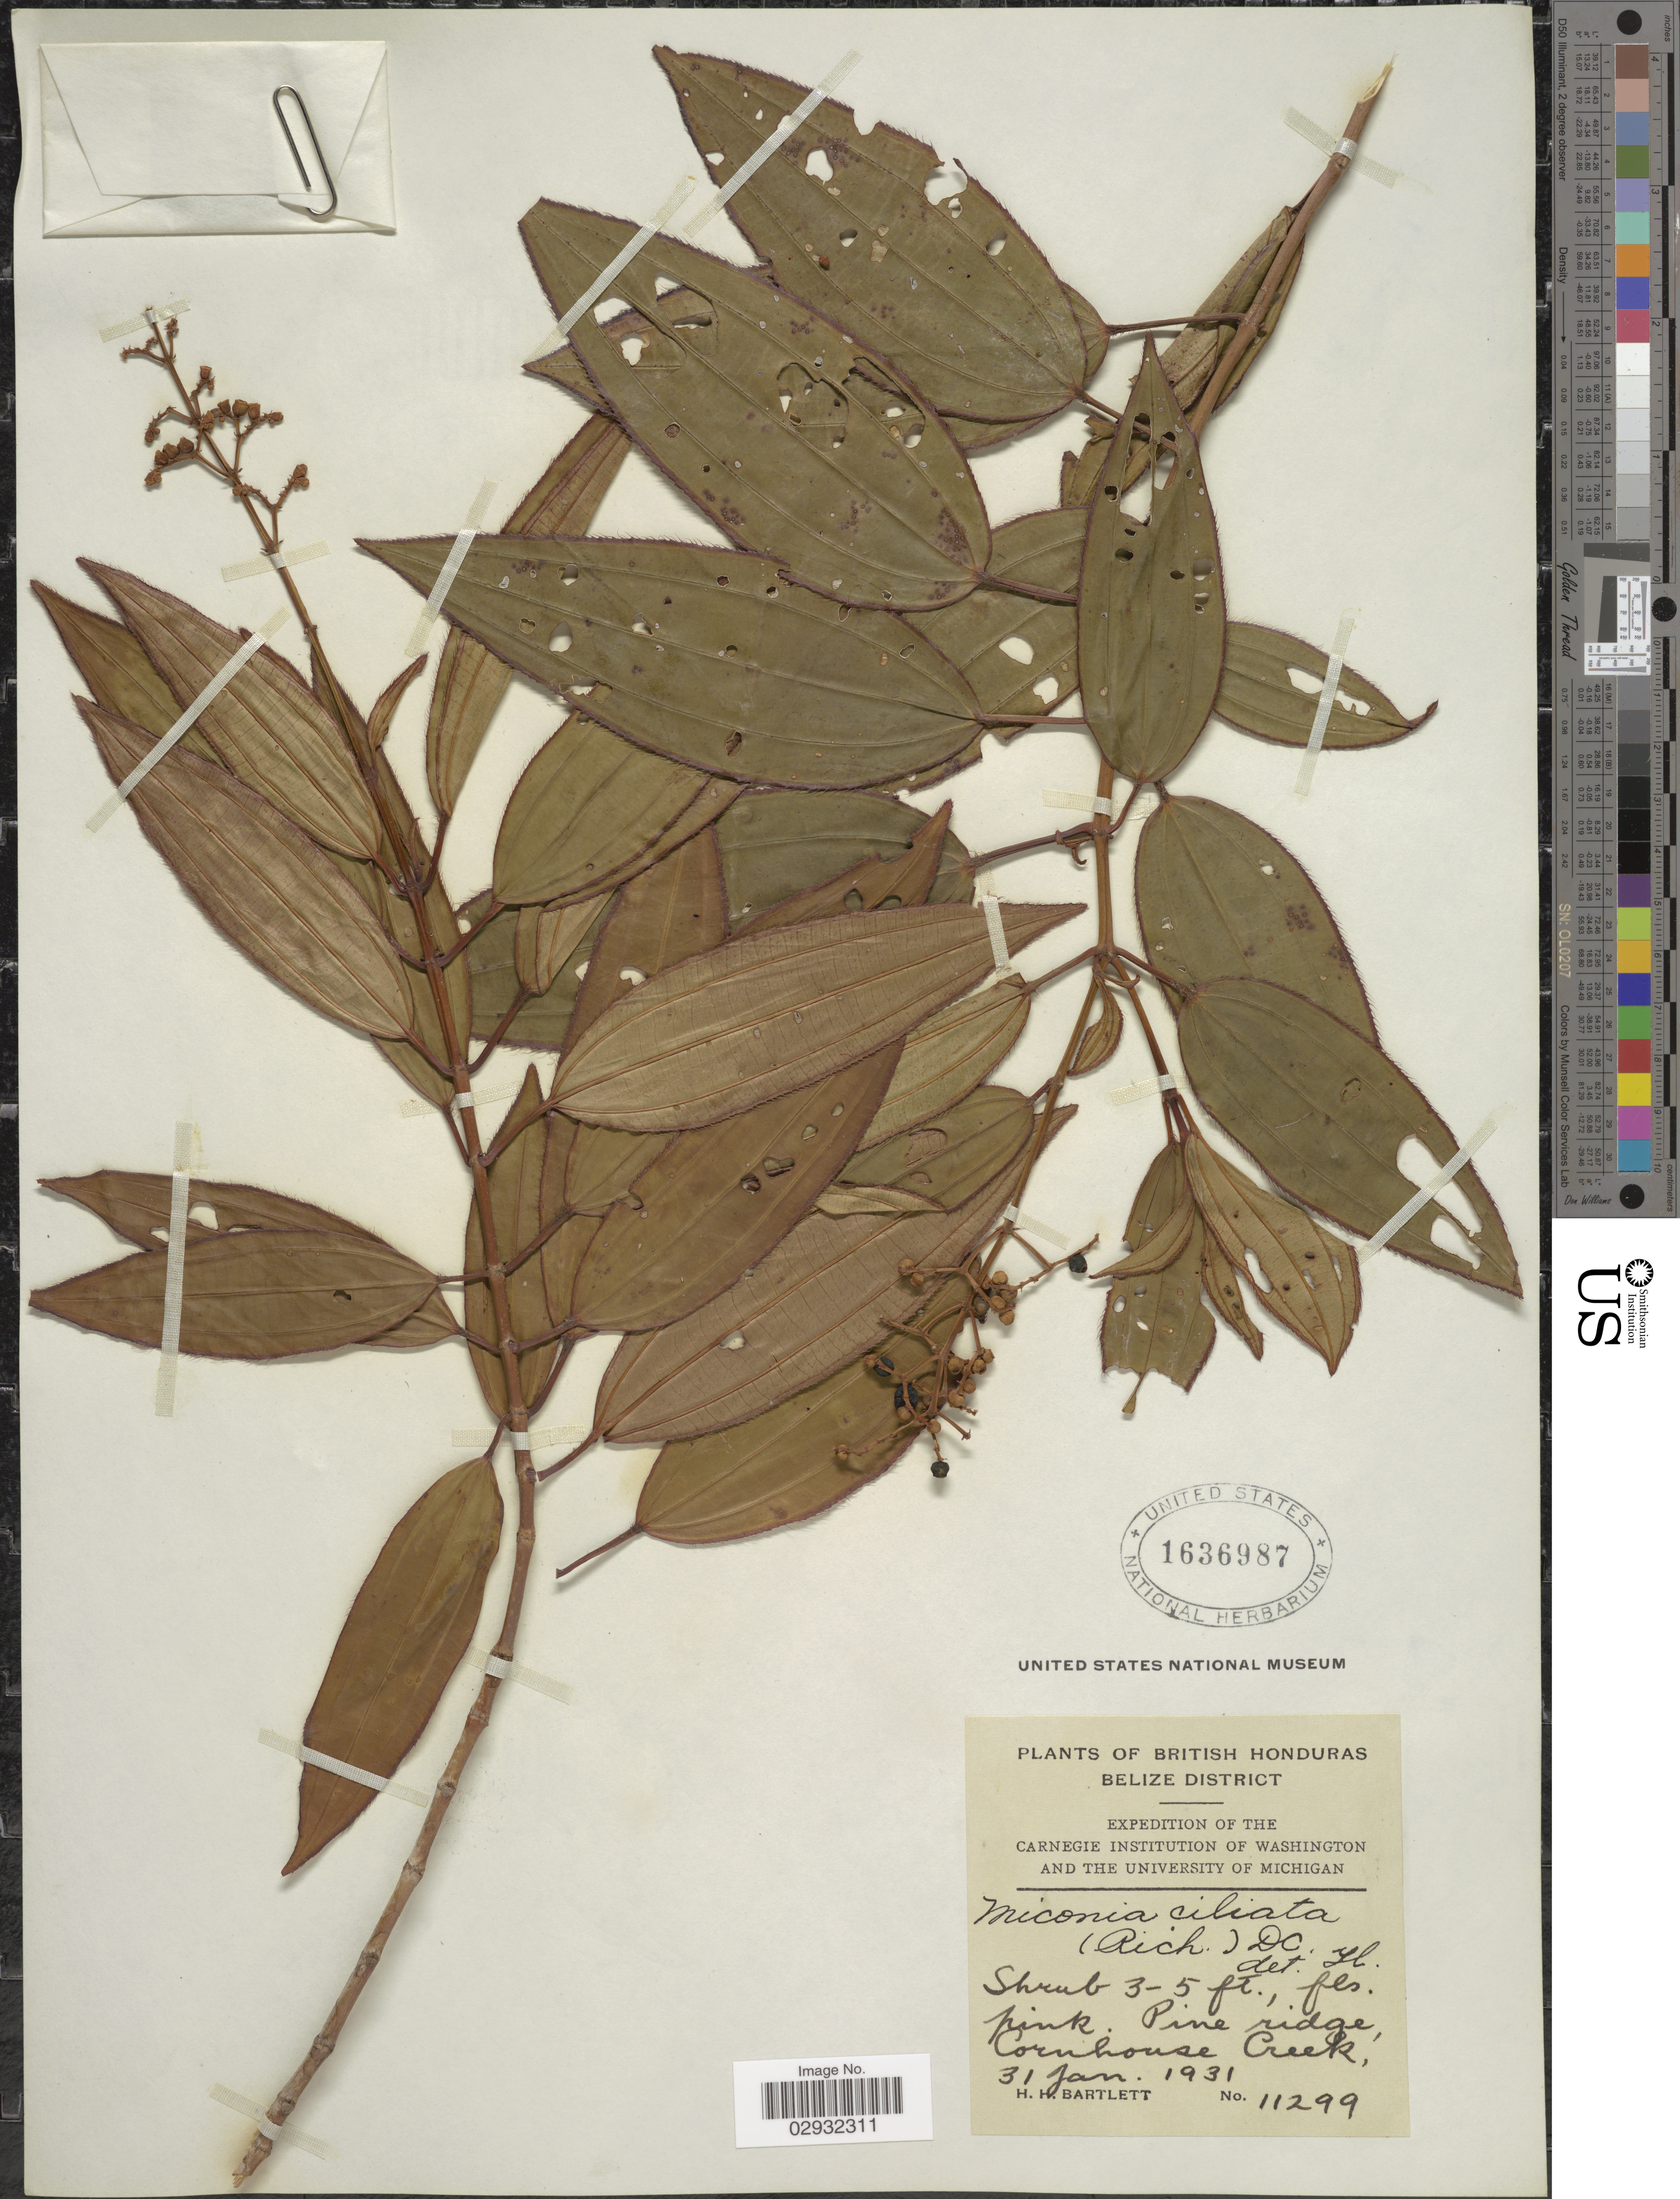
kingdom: Plantae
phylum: Tracheophyta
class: Magnoliopsida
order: Myrtales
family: Melastomataceae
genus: Miconia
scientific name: Miconia ciliata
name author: (Rich.) DC.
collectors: H. H. Bartlett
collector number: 11299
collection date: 1931-01-31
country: Belize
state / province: Belize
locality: British Honduras. Belize District. Pine ridge, Cornhouse Creek.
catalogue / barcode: US 1636987